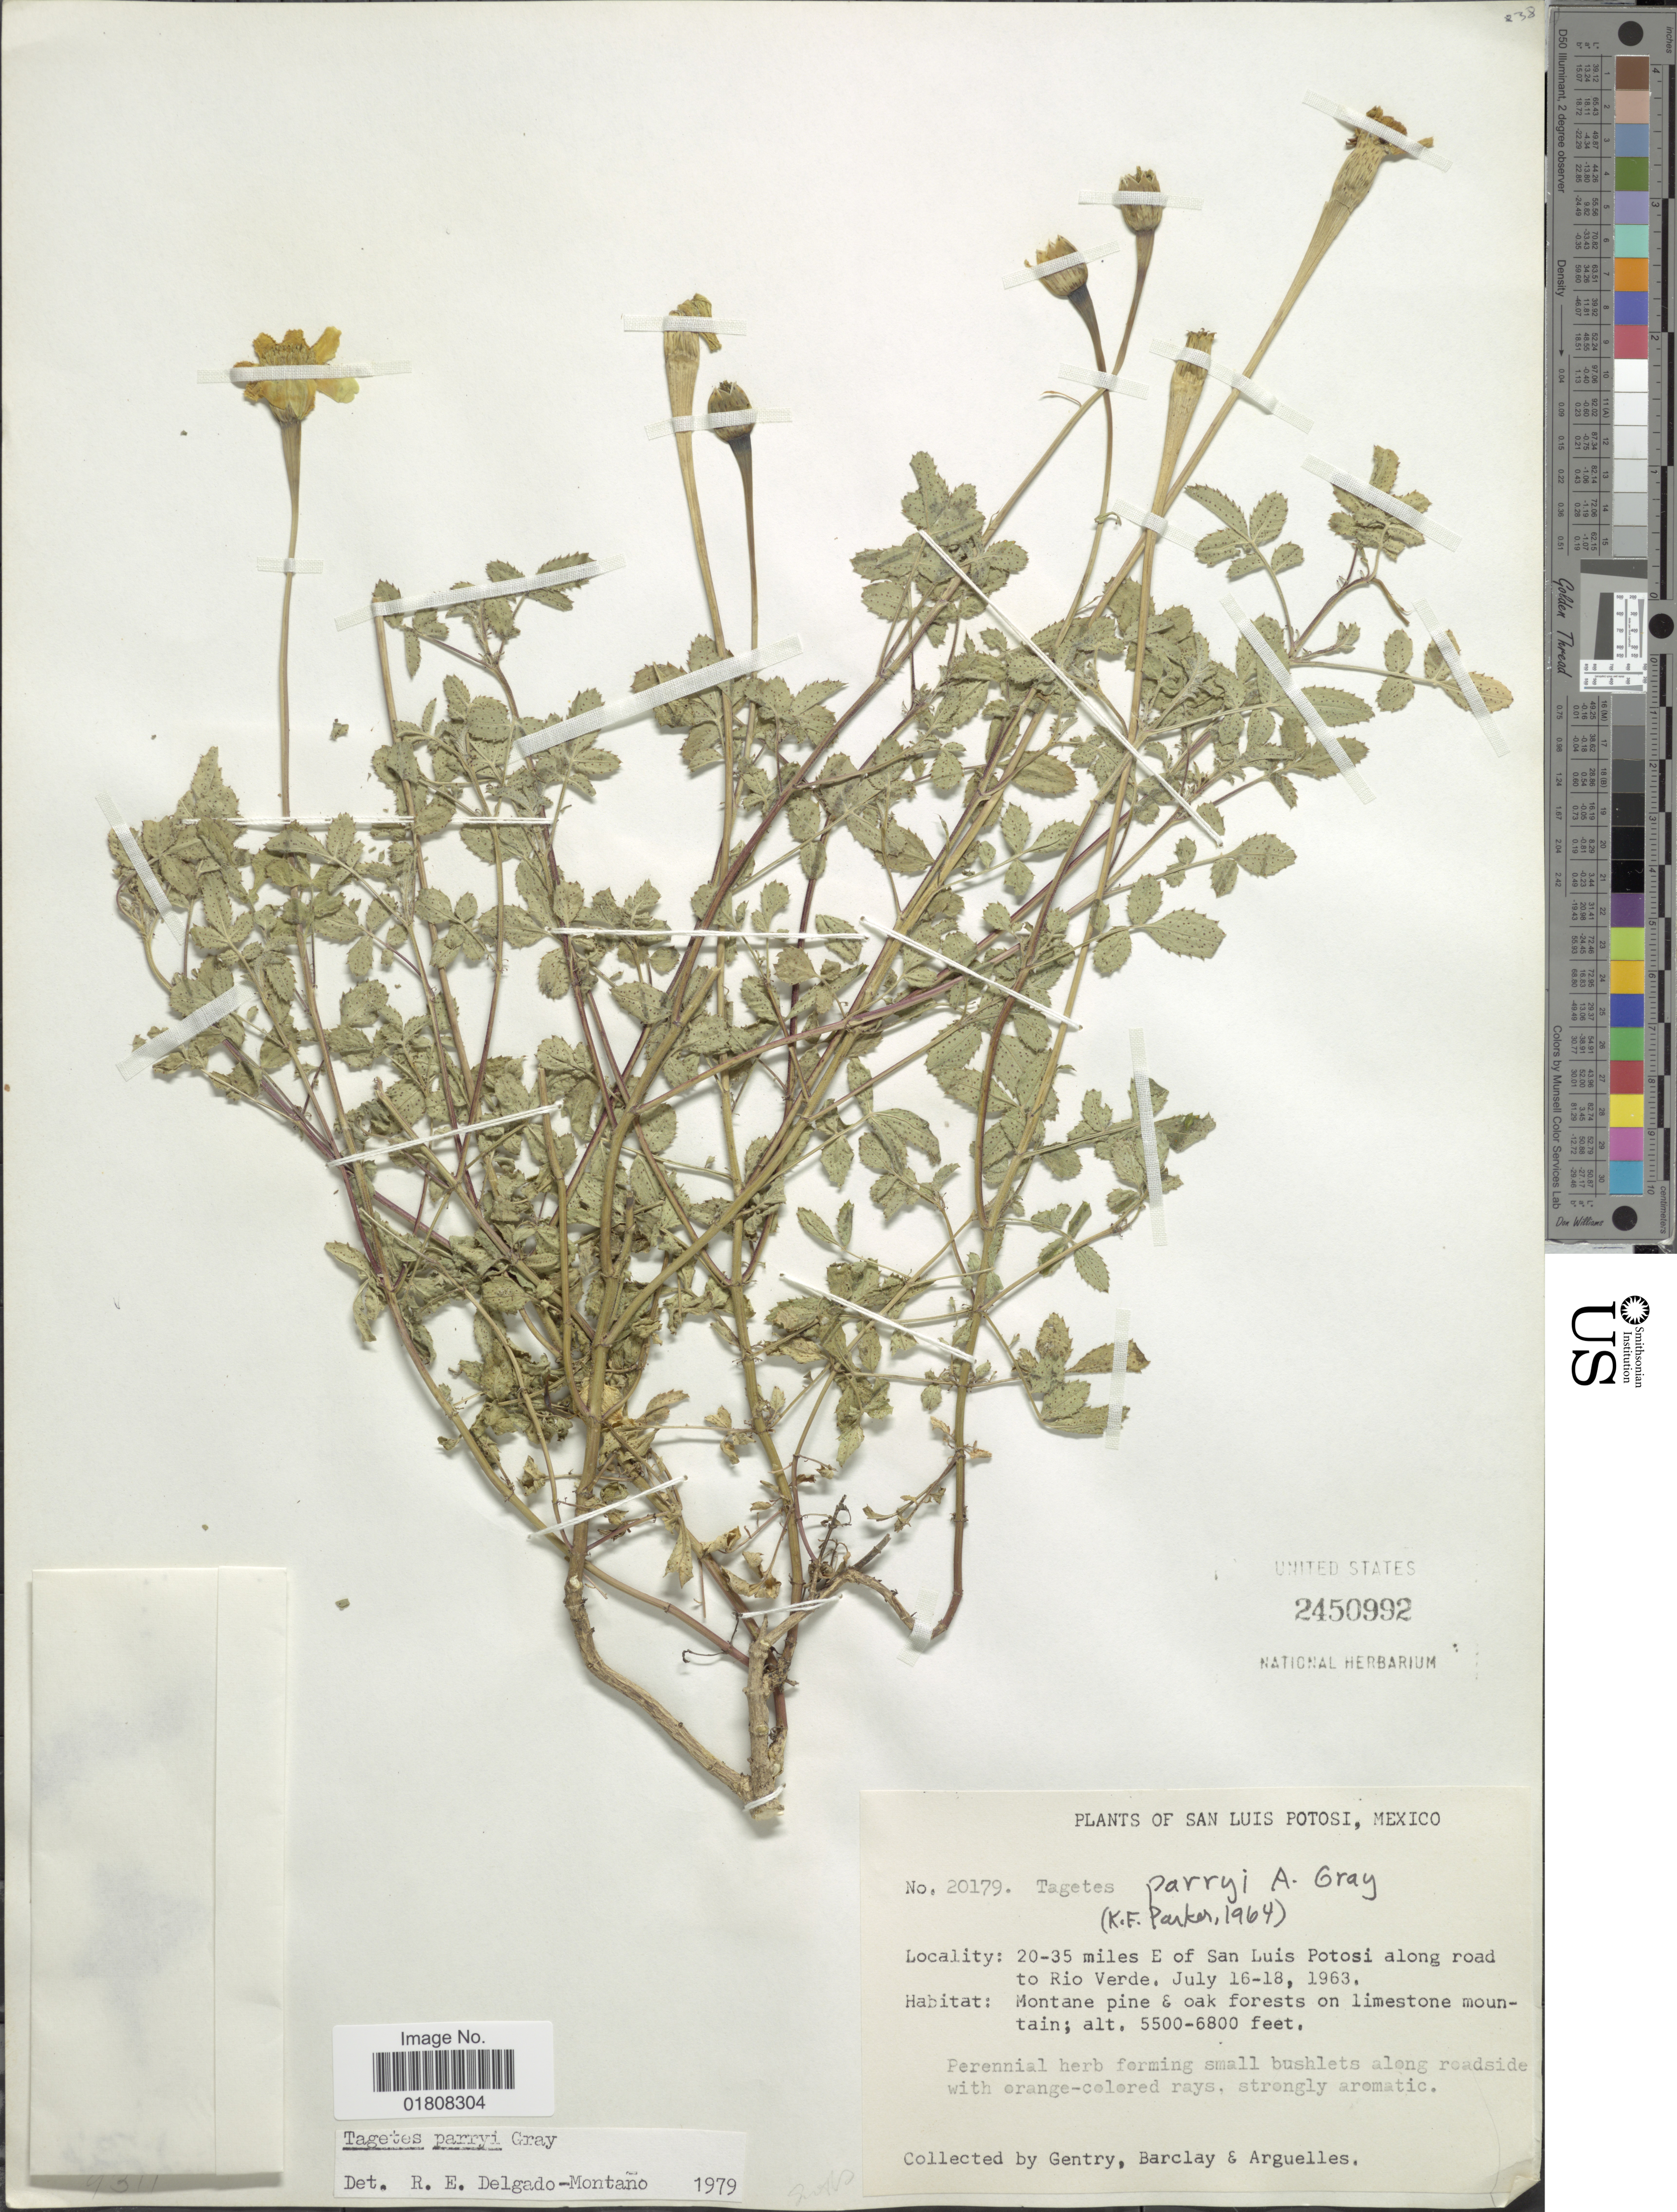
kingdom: Plantae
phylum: Tracheophyta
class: Magnoliopsida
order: Asterales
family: Asteraceae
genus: Tagetes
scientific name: Tagetes parryi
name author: A. Gray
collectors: Gentry, --, -- Barclay & Arguelles, --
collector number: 20179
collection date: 1963-07-16/1963-07-18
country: Mexico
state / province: San Luis Potosí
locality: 20-35 miles E of San Luis Potosi along road to Rio Verde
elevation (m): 1676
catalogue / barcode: US 2450992